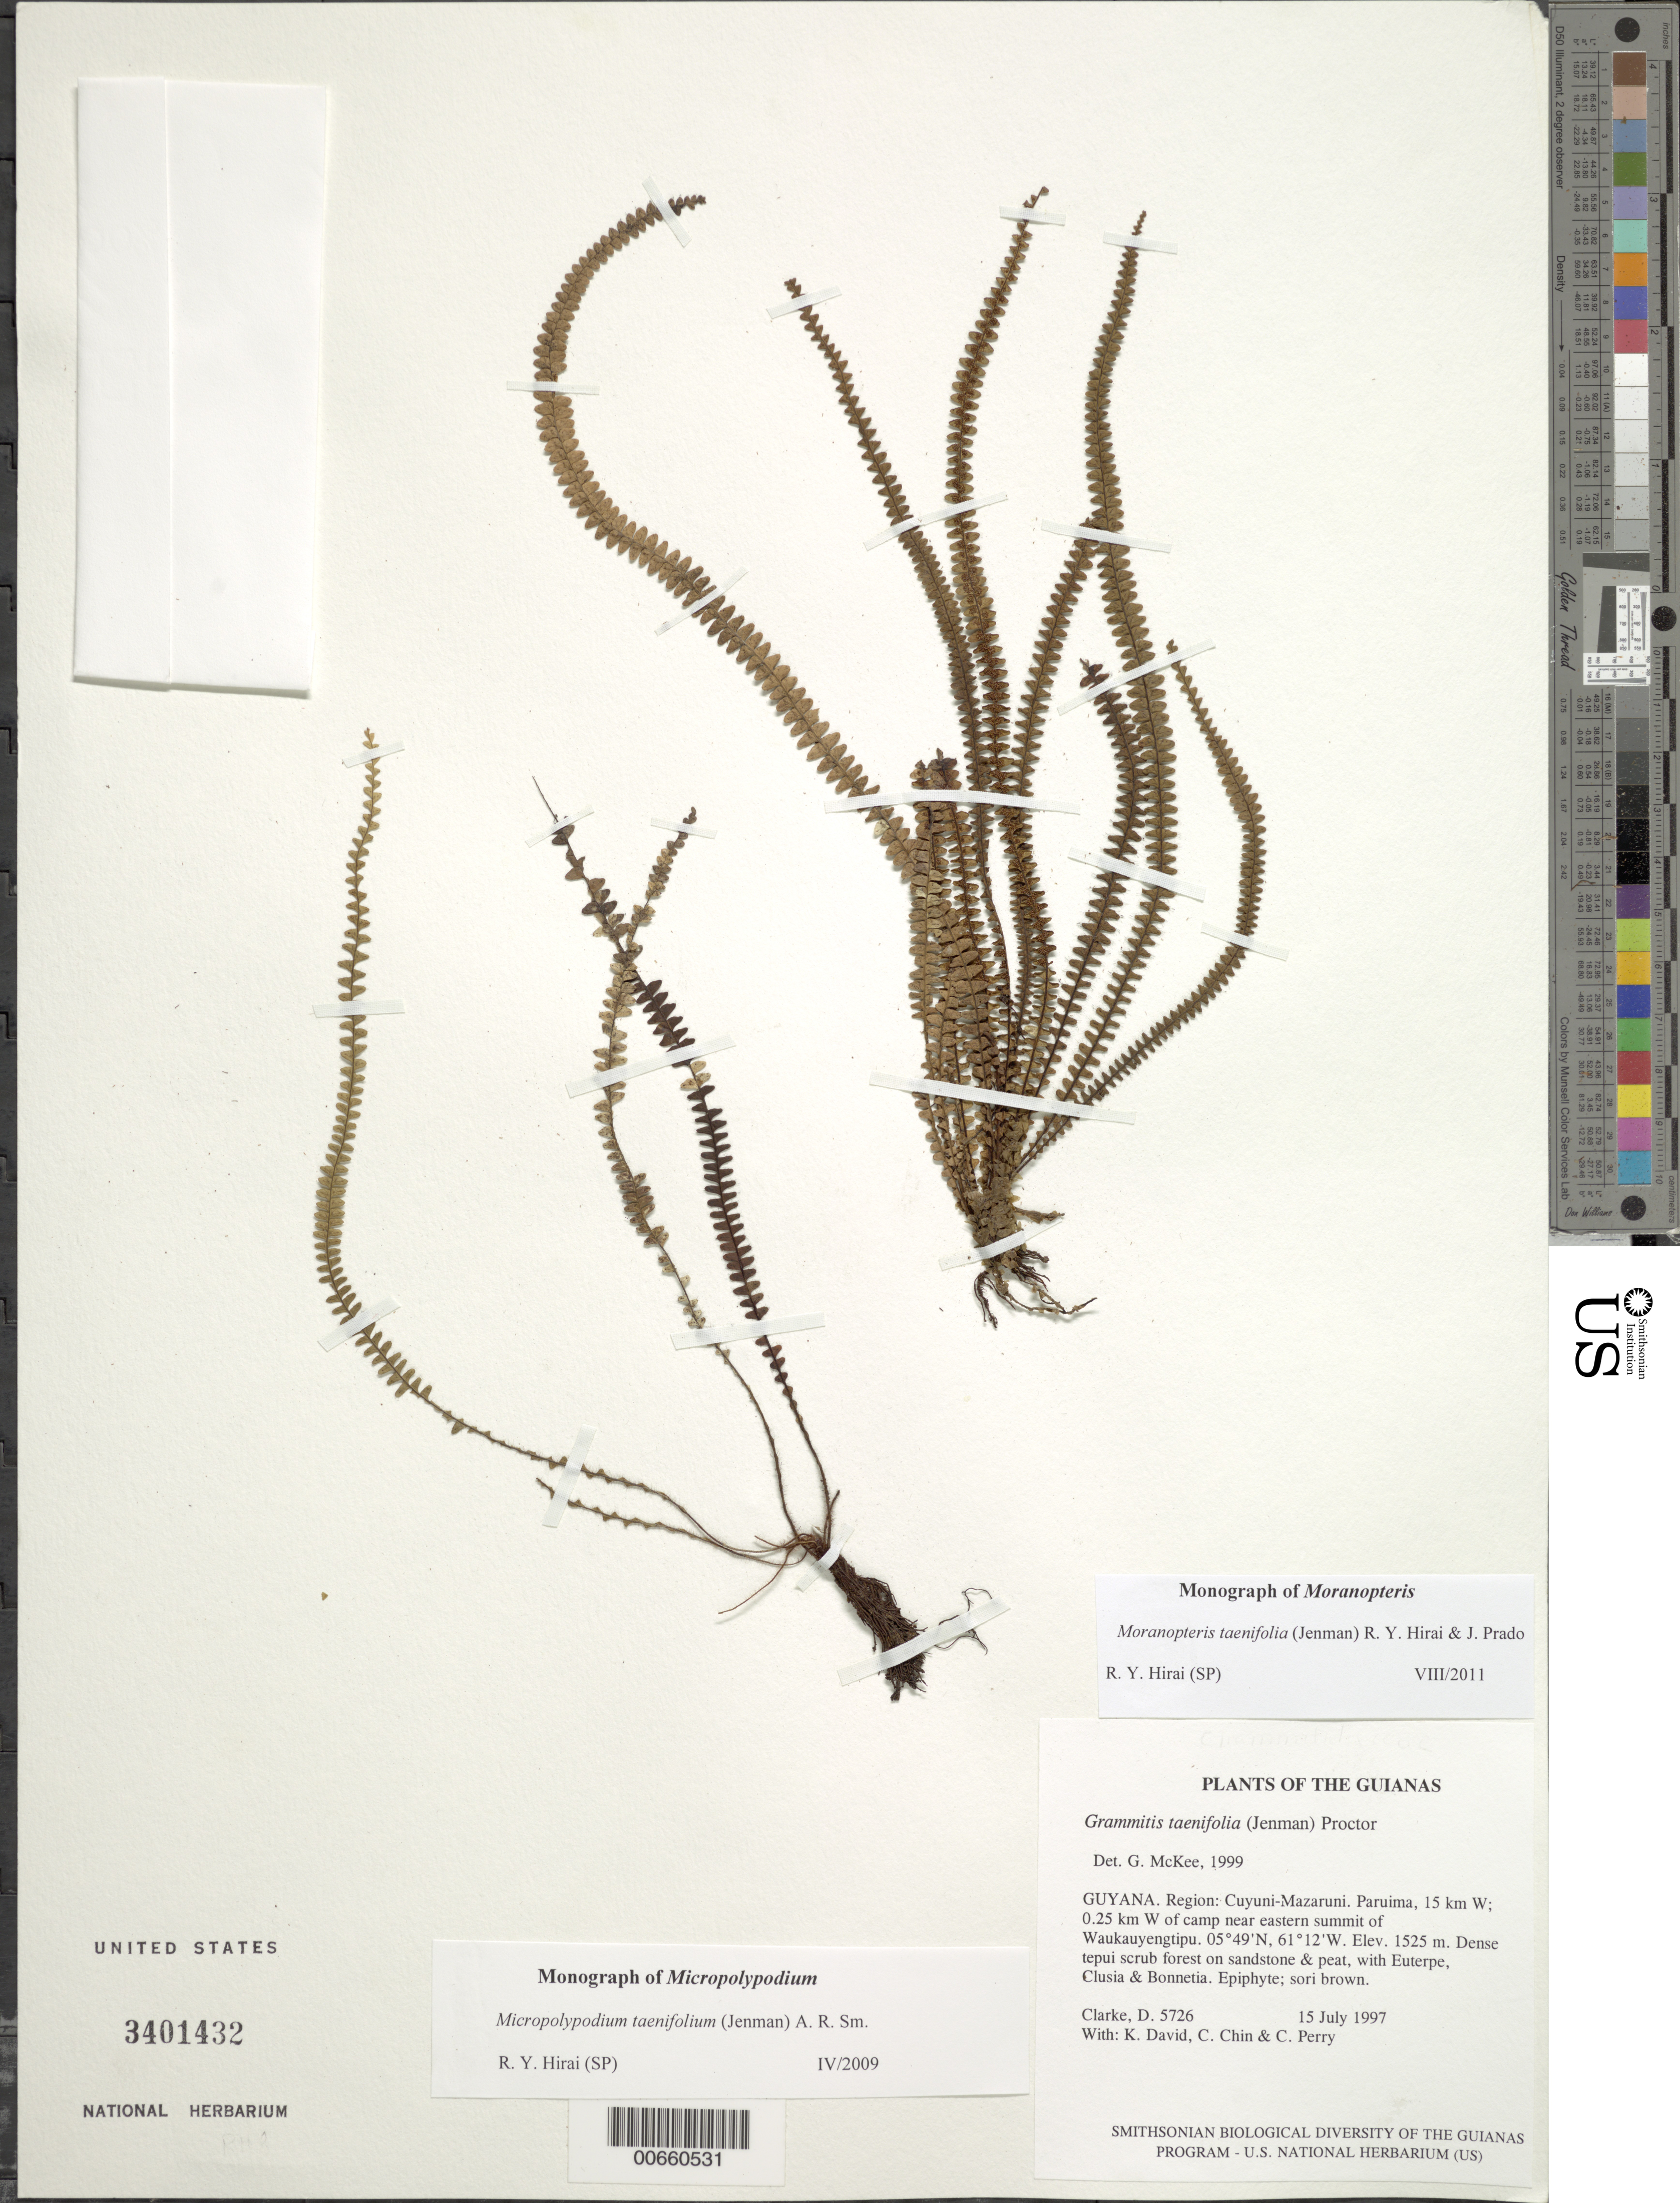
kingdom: Plantae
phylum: Tracheophyta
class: Polypodiopsida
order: Polypodiales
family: Polypodiaceae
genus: Moranopteris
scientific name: Moranopteris taenifolia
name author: (Jenman) R. Y. Hirai & J. Prado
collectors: H. D. Clarke, K. David, C. Chin & C. Perry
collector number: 5726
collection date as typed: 15 July 1997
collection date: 1997-07-15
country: Guyana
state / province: Cuyuni-Mazaruni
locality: Paruima, 15 km W; 0.25 km W of camp near eastern summit of Waukauyengtipu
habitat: Dense tepui scrub forest on sandstone & peat, with Euterpe, Clusia & Bonnetia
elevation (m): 1525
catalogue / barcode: US 3401432